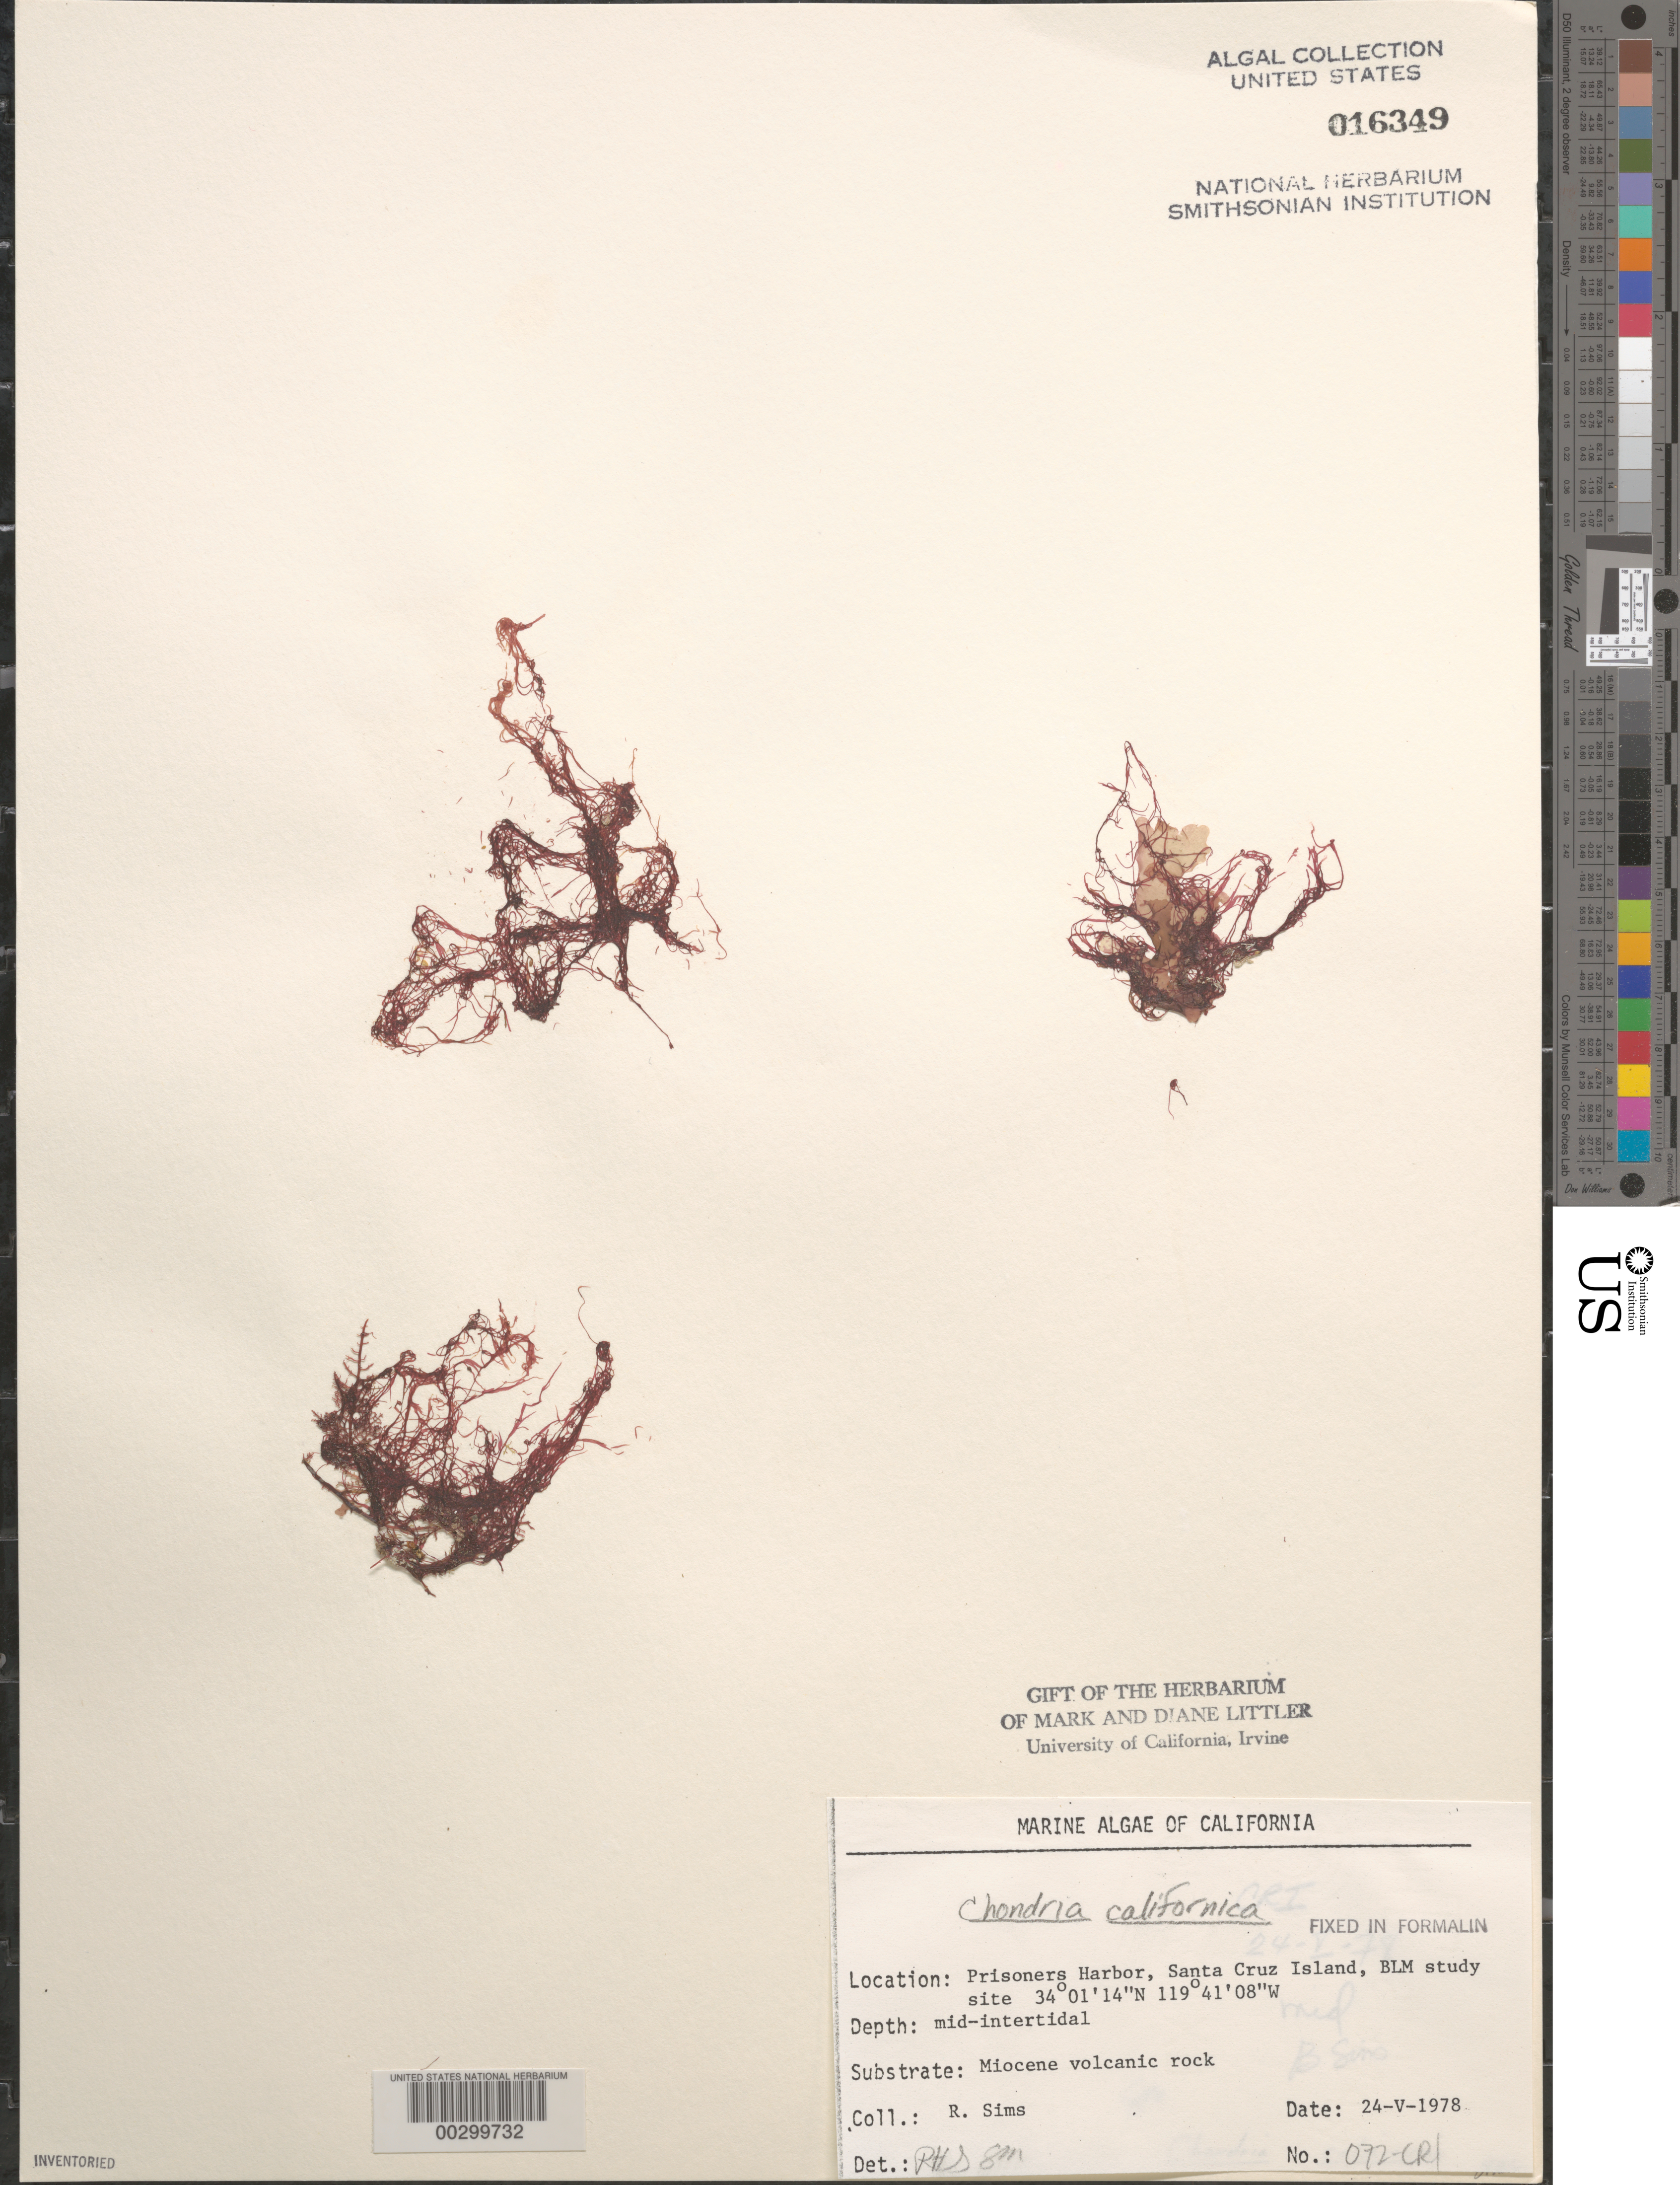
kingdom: Plantae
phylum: Rhodophyta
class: Florideophyceae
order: Ceramiales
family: Rhodomelaceae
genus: Chondria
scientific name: Chondria acrorhizophora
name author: Setch. & N.L. Gardner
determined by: Algae name updating Project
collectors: R. H. Sims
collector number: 072-cri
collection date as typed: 24 May 1978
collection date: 1978-05-24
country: United States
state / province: California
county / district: Santa Barbara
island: Santa Cruz Island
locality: Prisoners Harbor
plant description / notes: BLM-SOCALBIGHT Rocky Intertidal Survey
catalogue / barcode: US 16349